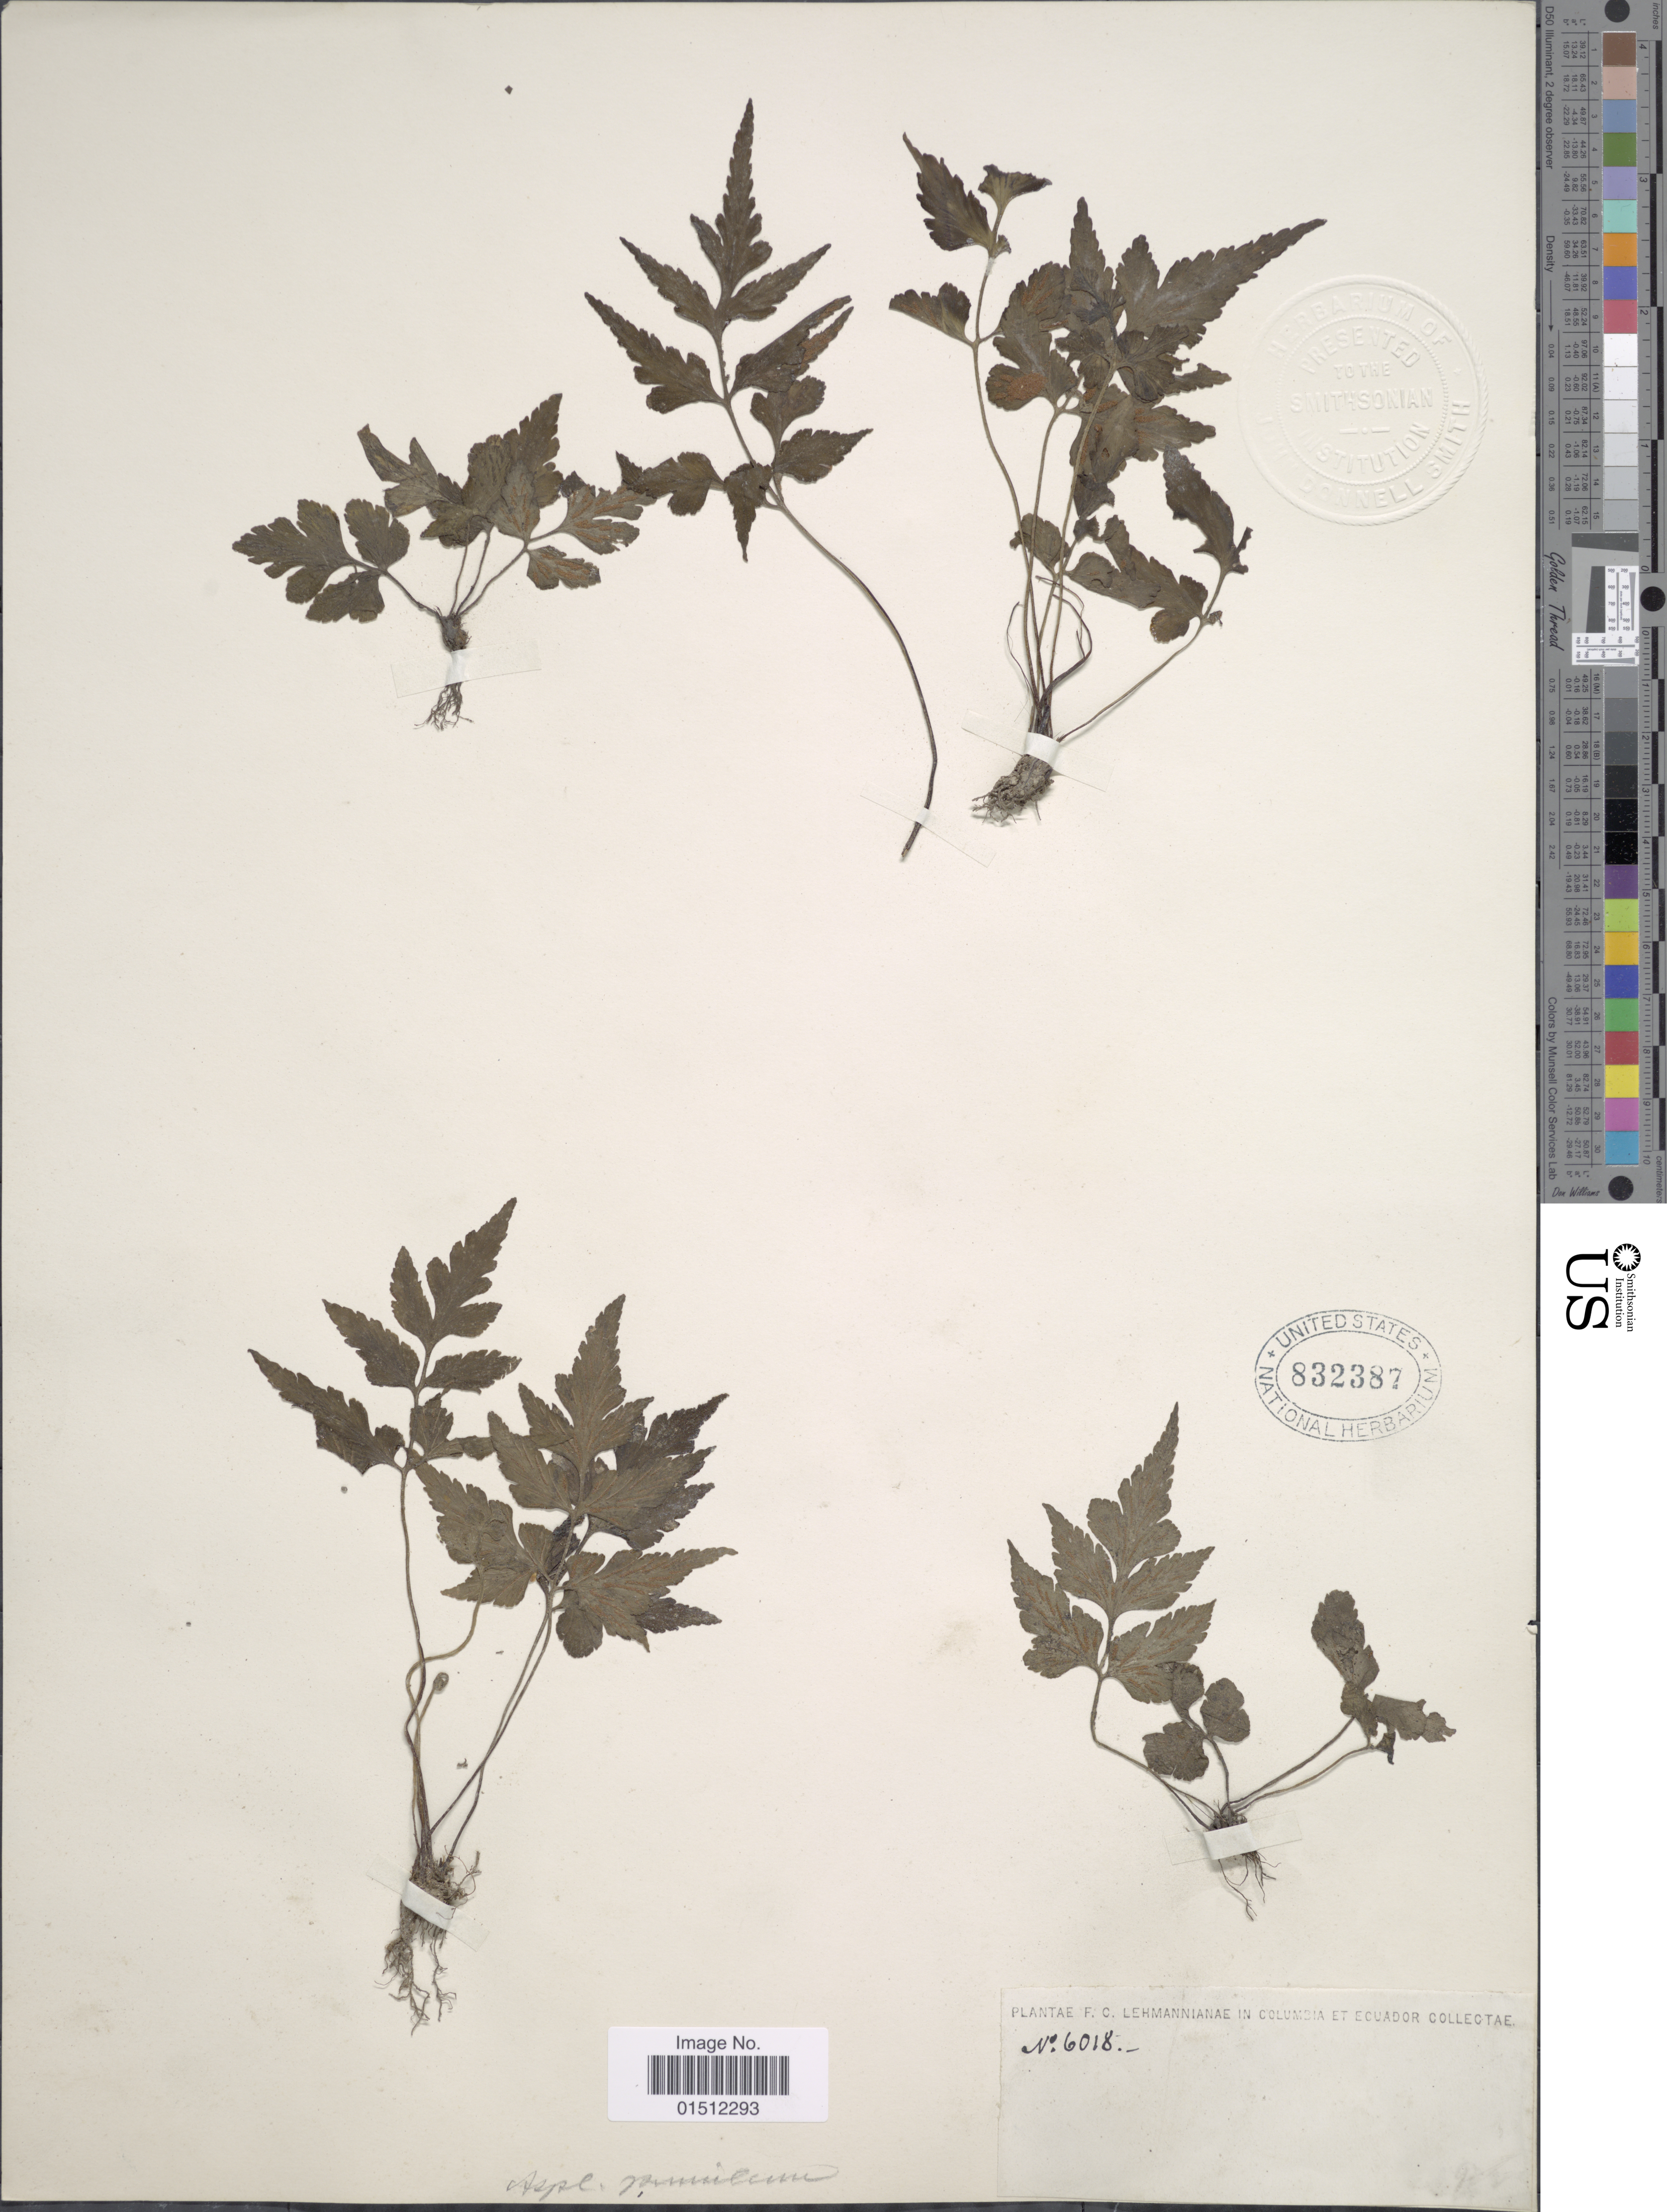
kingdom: Plantae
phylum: Tracheophyta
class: Polypodiopsida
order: Polypodiales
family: Aspleniaceae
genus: Asplenium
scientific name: Asplenium pumilum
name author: Sw.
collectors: F. Lehman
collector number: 6018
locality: Columbia et Ecuador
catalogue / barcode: US 832387